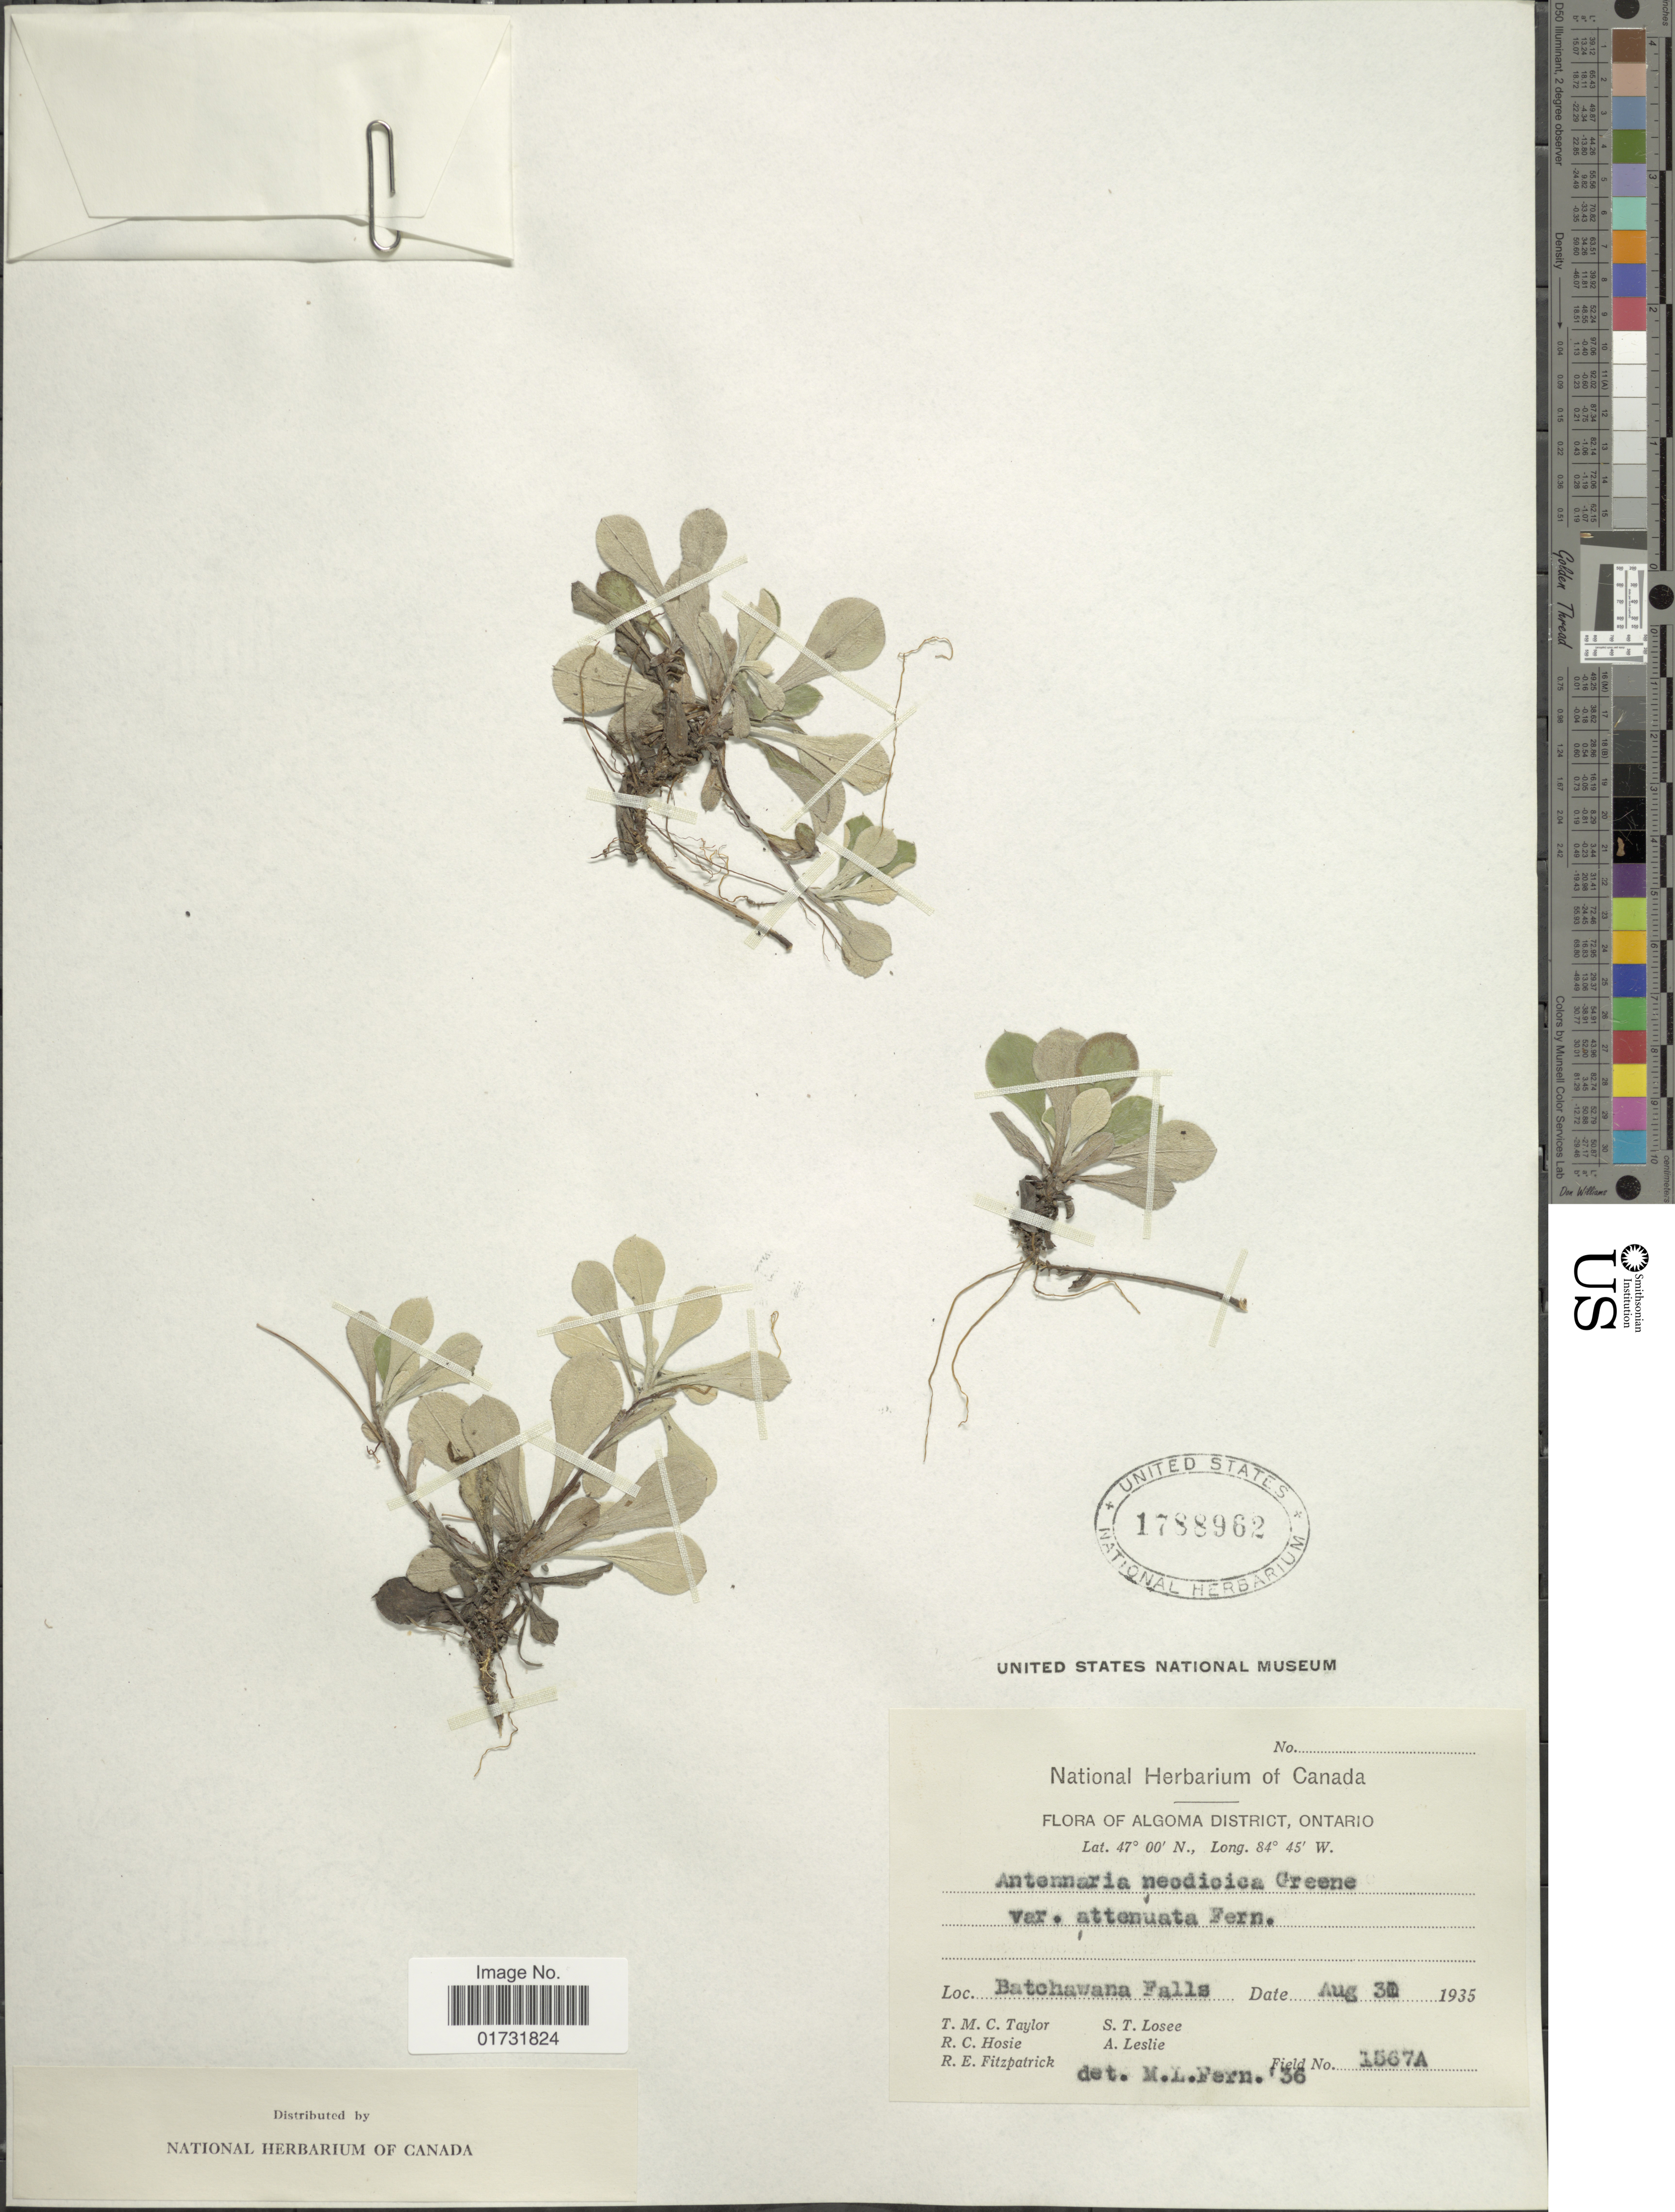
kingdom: Plantae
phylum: Tracheophyta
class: Magnoliopsida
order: Asterales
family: Asteraceae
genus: Antennaria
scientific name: Antennaria neodioica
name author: Greene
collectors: T. M. C. Taylor, R. Hosie, R. Fitzpatrick, S. Losee & A. Leslie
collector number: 1567A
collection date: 1935-08-31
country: Canada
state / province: Ontario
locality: Algoma District. Batchawana Falls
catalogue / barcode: US 1788962